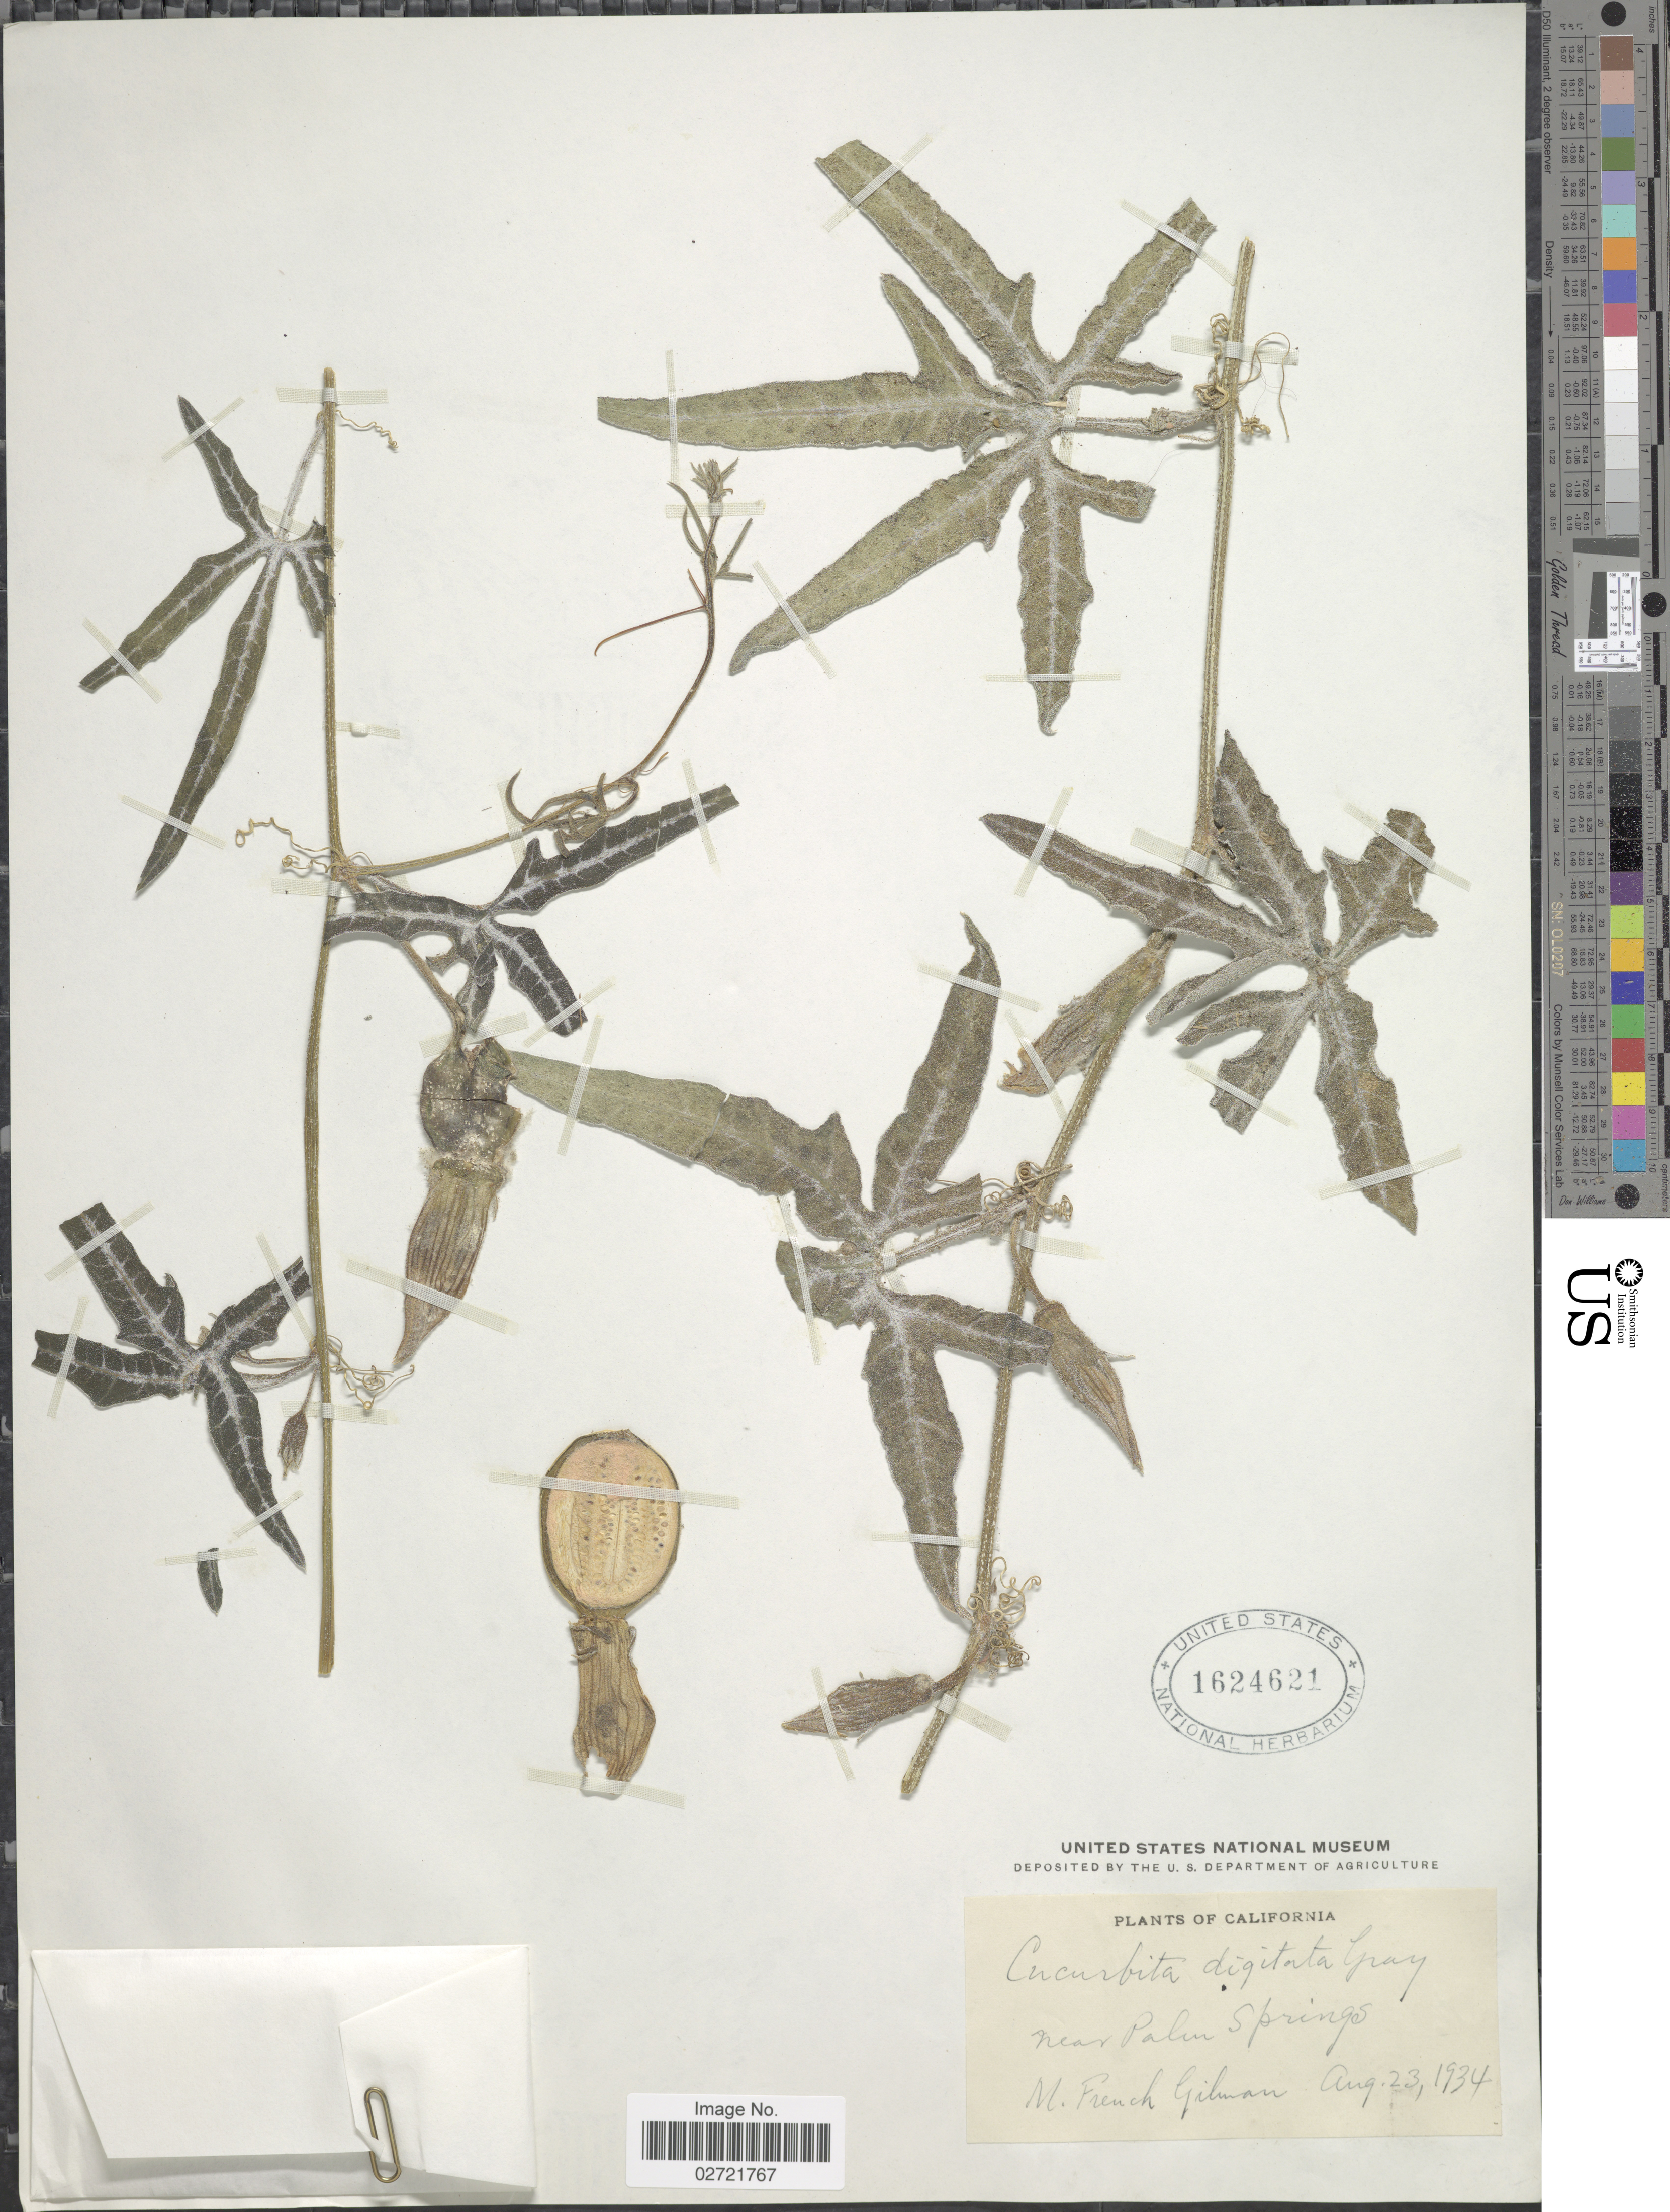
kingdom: Plantae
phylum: Tracheophyta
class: Magnoliopsida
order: Cucurbitales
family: Cucurbitaceae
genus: Cucurbita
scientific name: Cucurbita digitata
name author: A. Gray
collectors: M. F. Gilman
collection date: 1934-08-23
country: United States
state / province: California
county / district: Riverside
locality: Near Palm Springs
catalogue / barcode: US 1624621